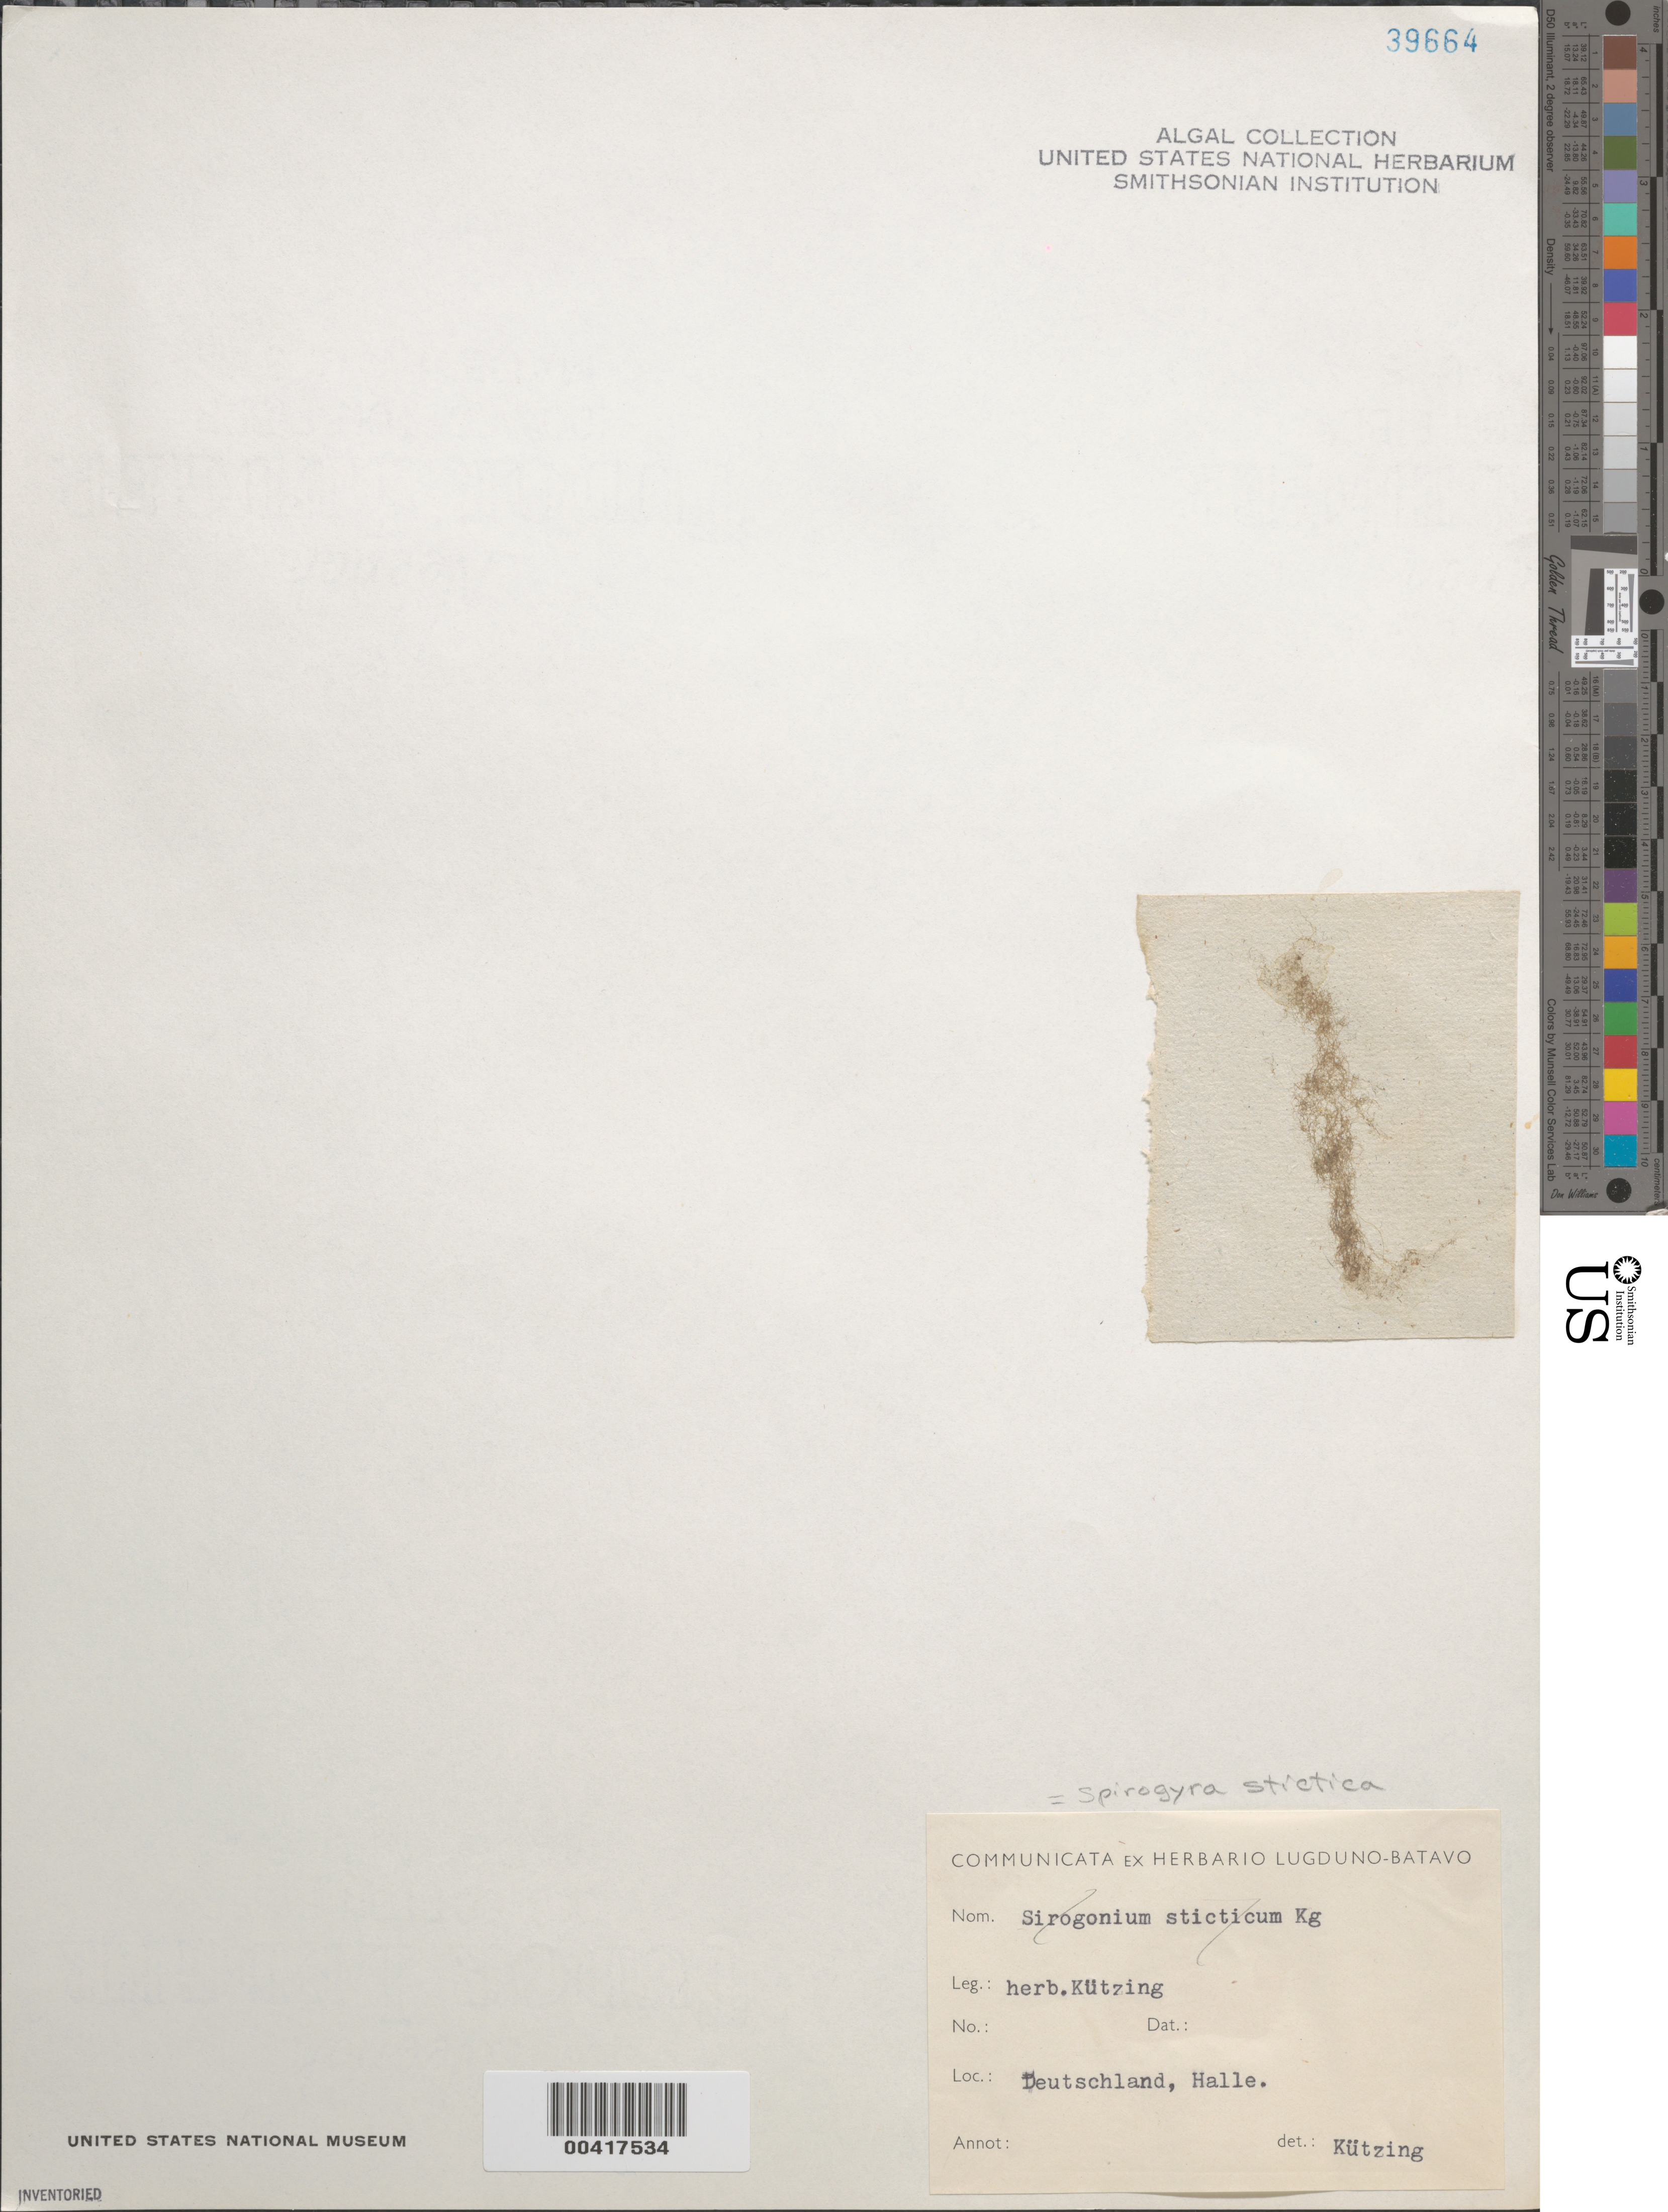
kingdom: Plantae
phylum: Charophyta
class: Zygnematophyceae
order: Zygnematales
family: Zygnemataceae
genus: Sirogonium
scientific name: Sirogonium sticticum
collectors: F. Kuetzing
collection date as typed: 18--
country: Germany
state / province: Sachsen-Anhalt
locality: Halle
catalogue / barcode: US 39664